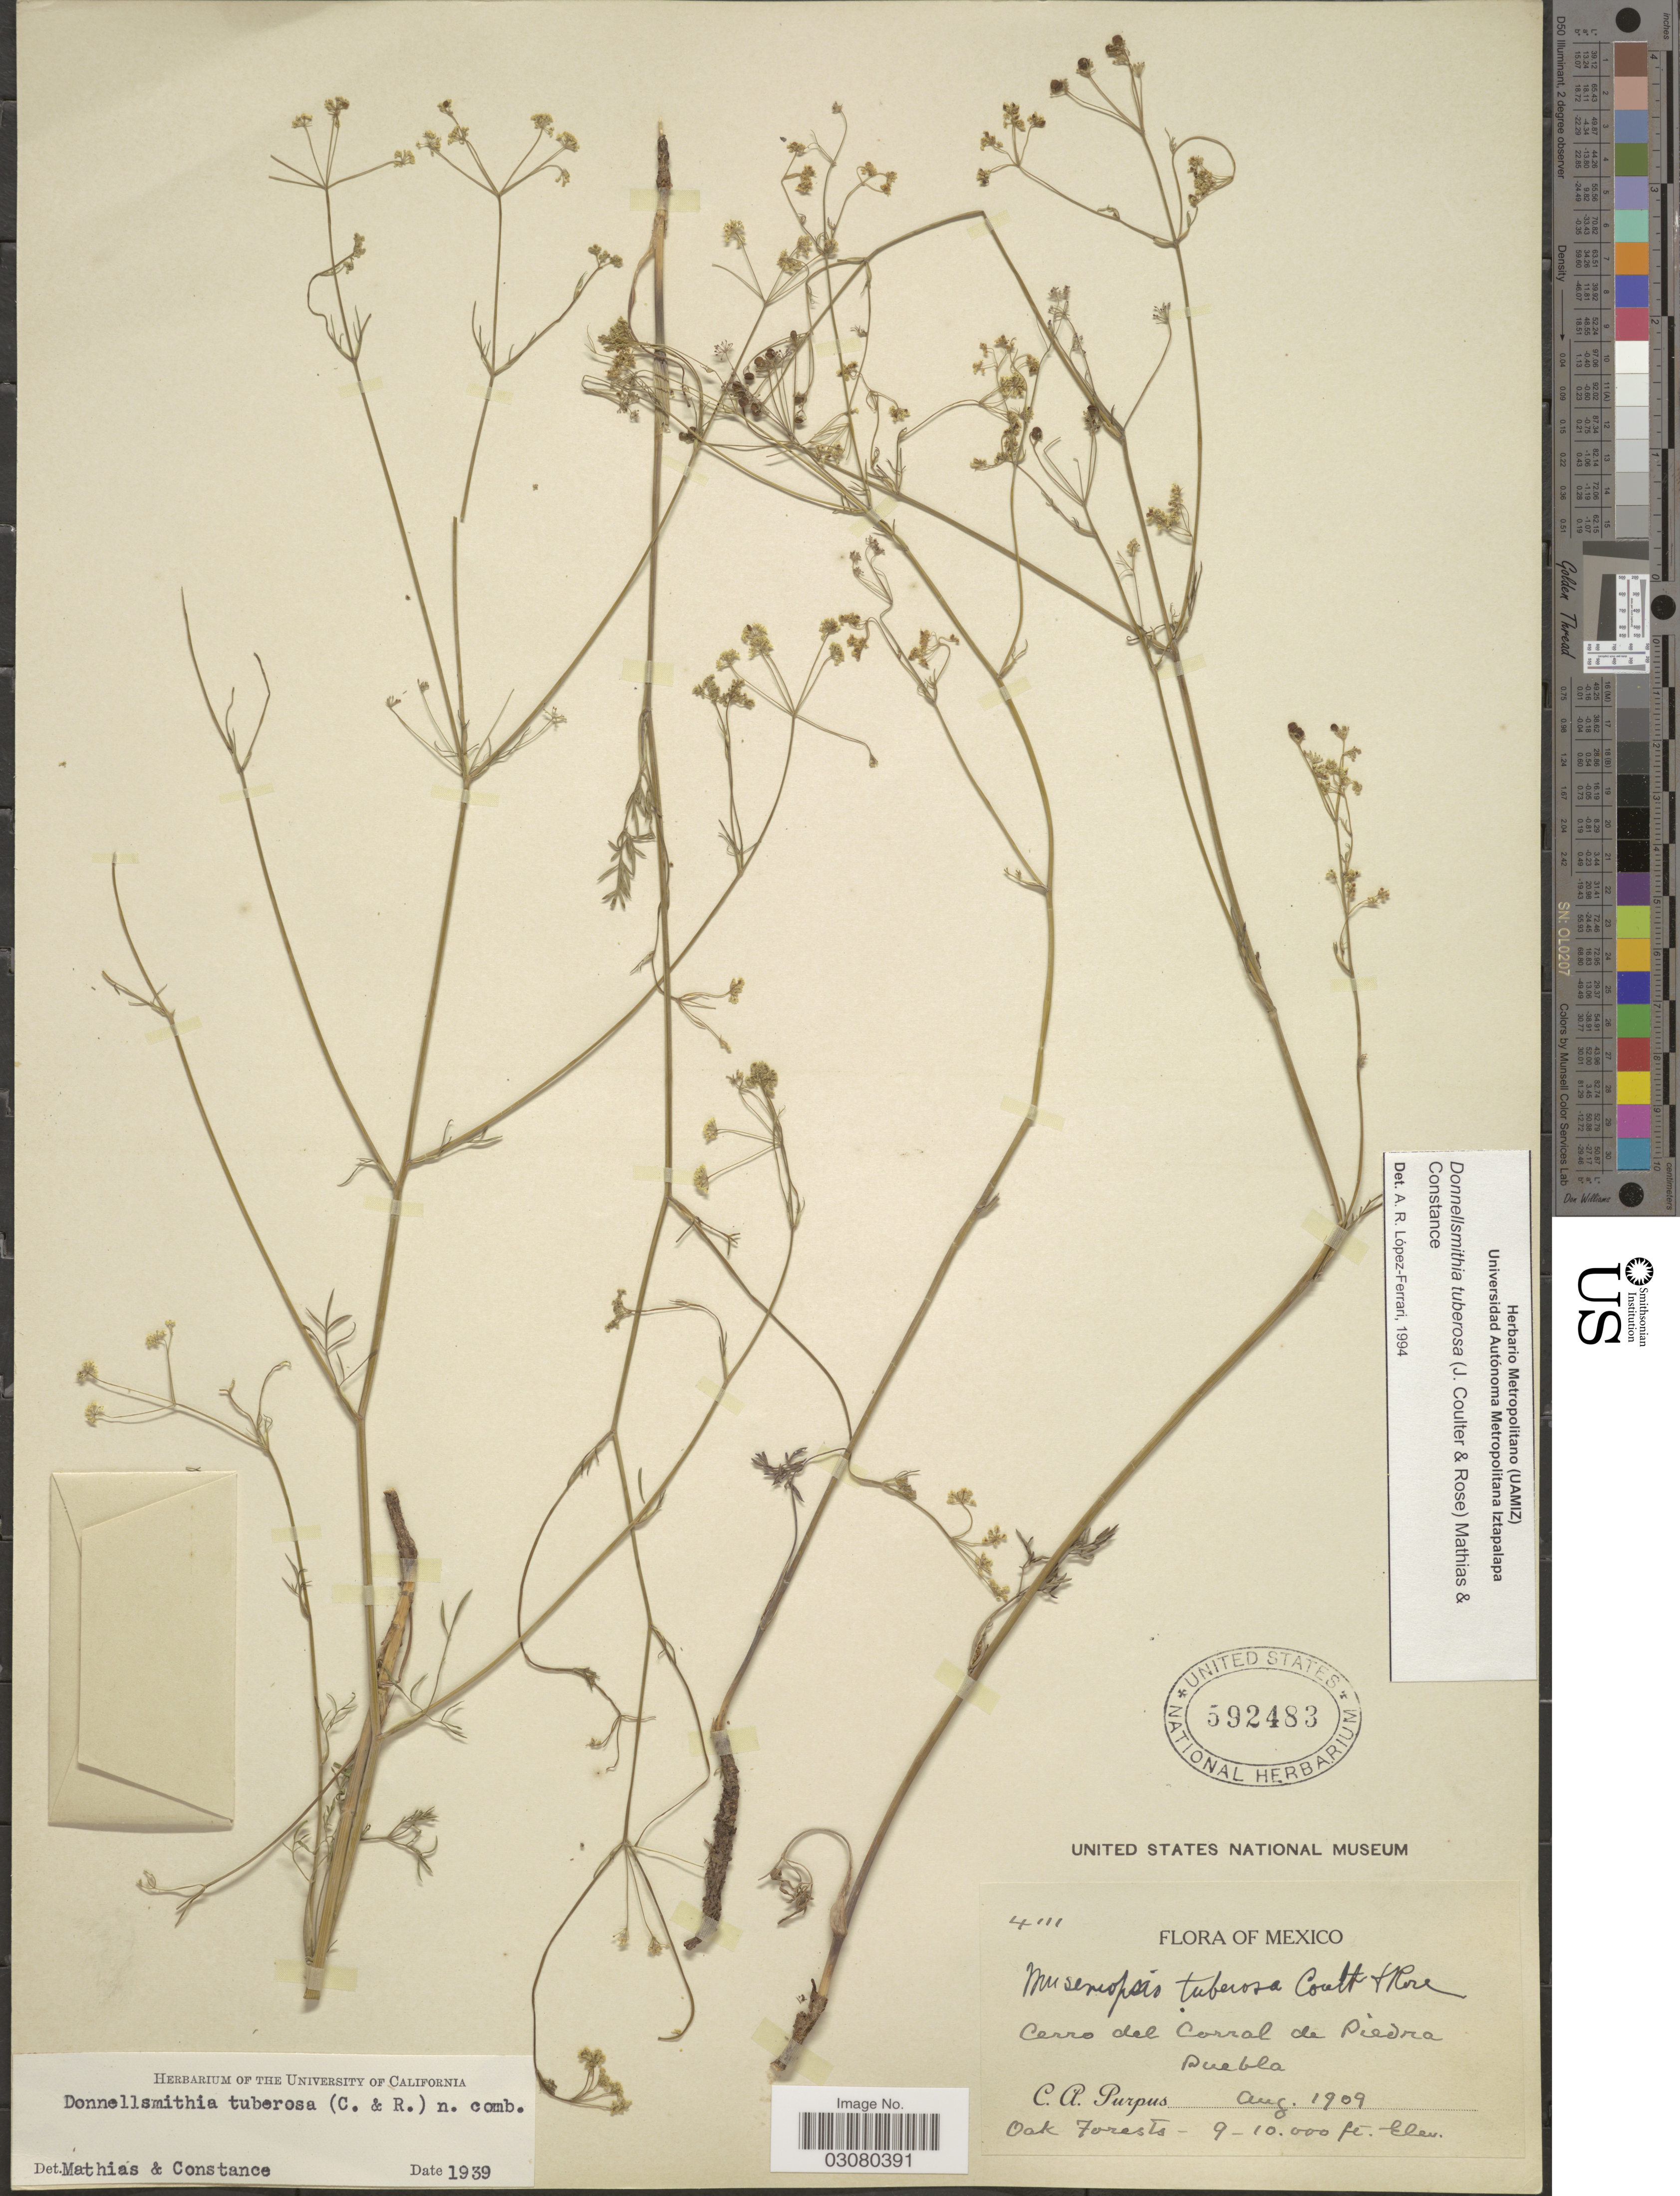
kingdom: Plantae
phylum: Tracheophyta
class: Magnoliopsida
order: Apiales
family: Apiaceae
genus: Donnellsmithia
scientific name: Donnellsmithia tuberosa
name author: (J.M. Coult. & Rose) Mathias & Constance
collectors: C. A. Purpus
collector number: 4111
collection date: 1909-08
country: Mexico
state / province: Puebla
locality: Cerro del Corral de Piedra.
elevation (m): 2743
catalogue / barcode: US 592483